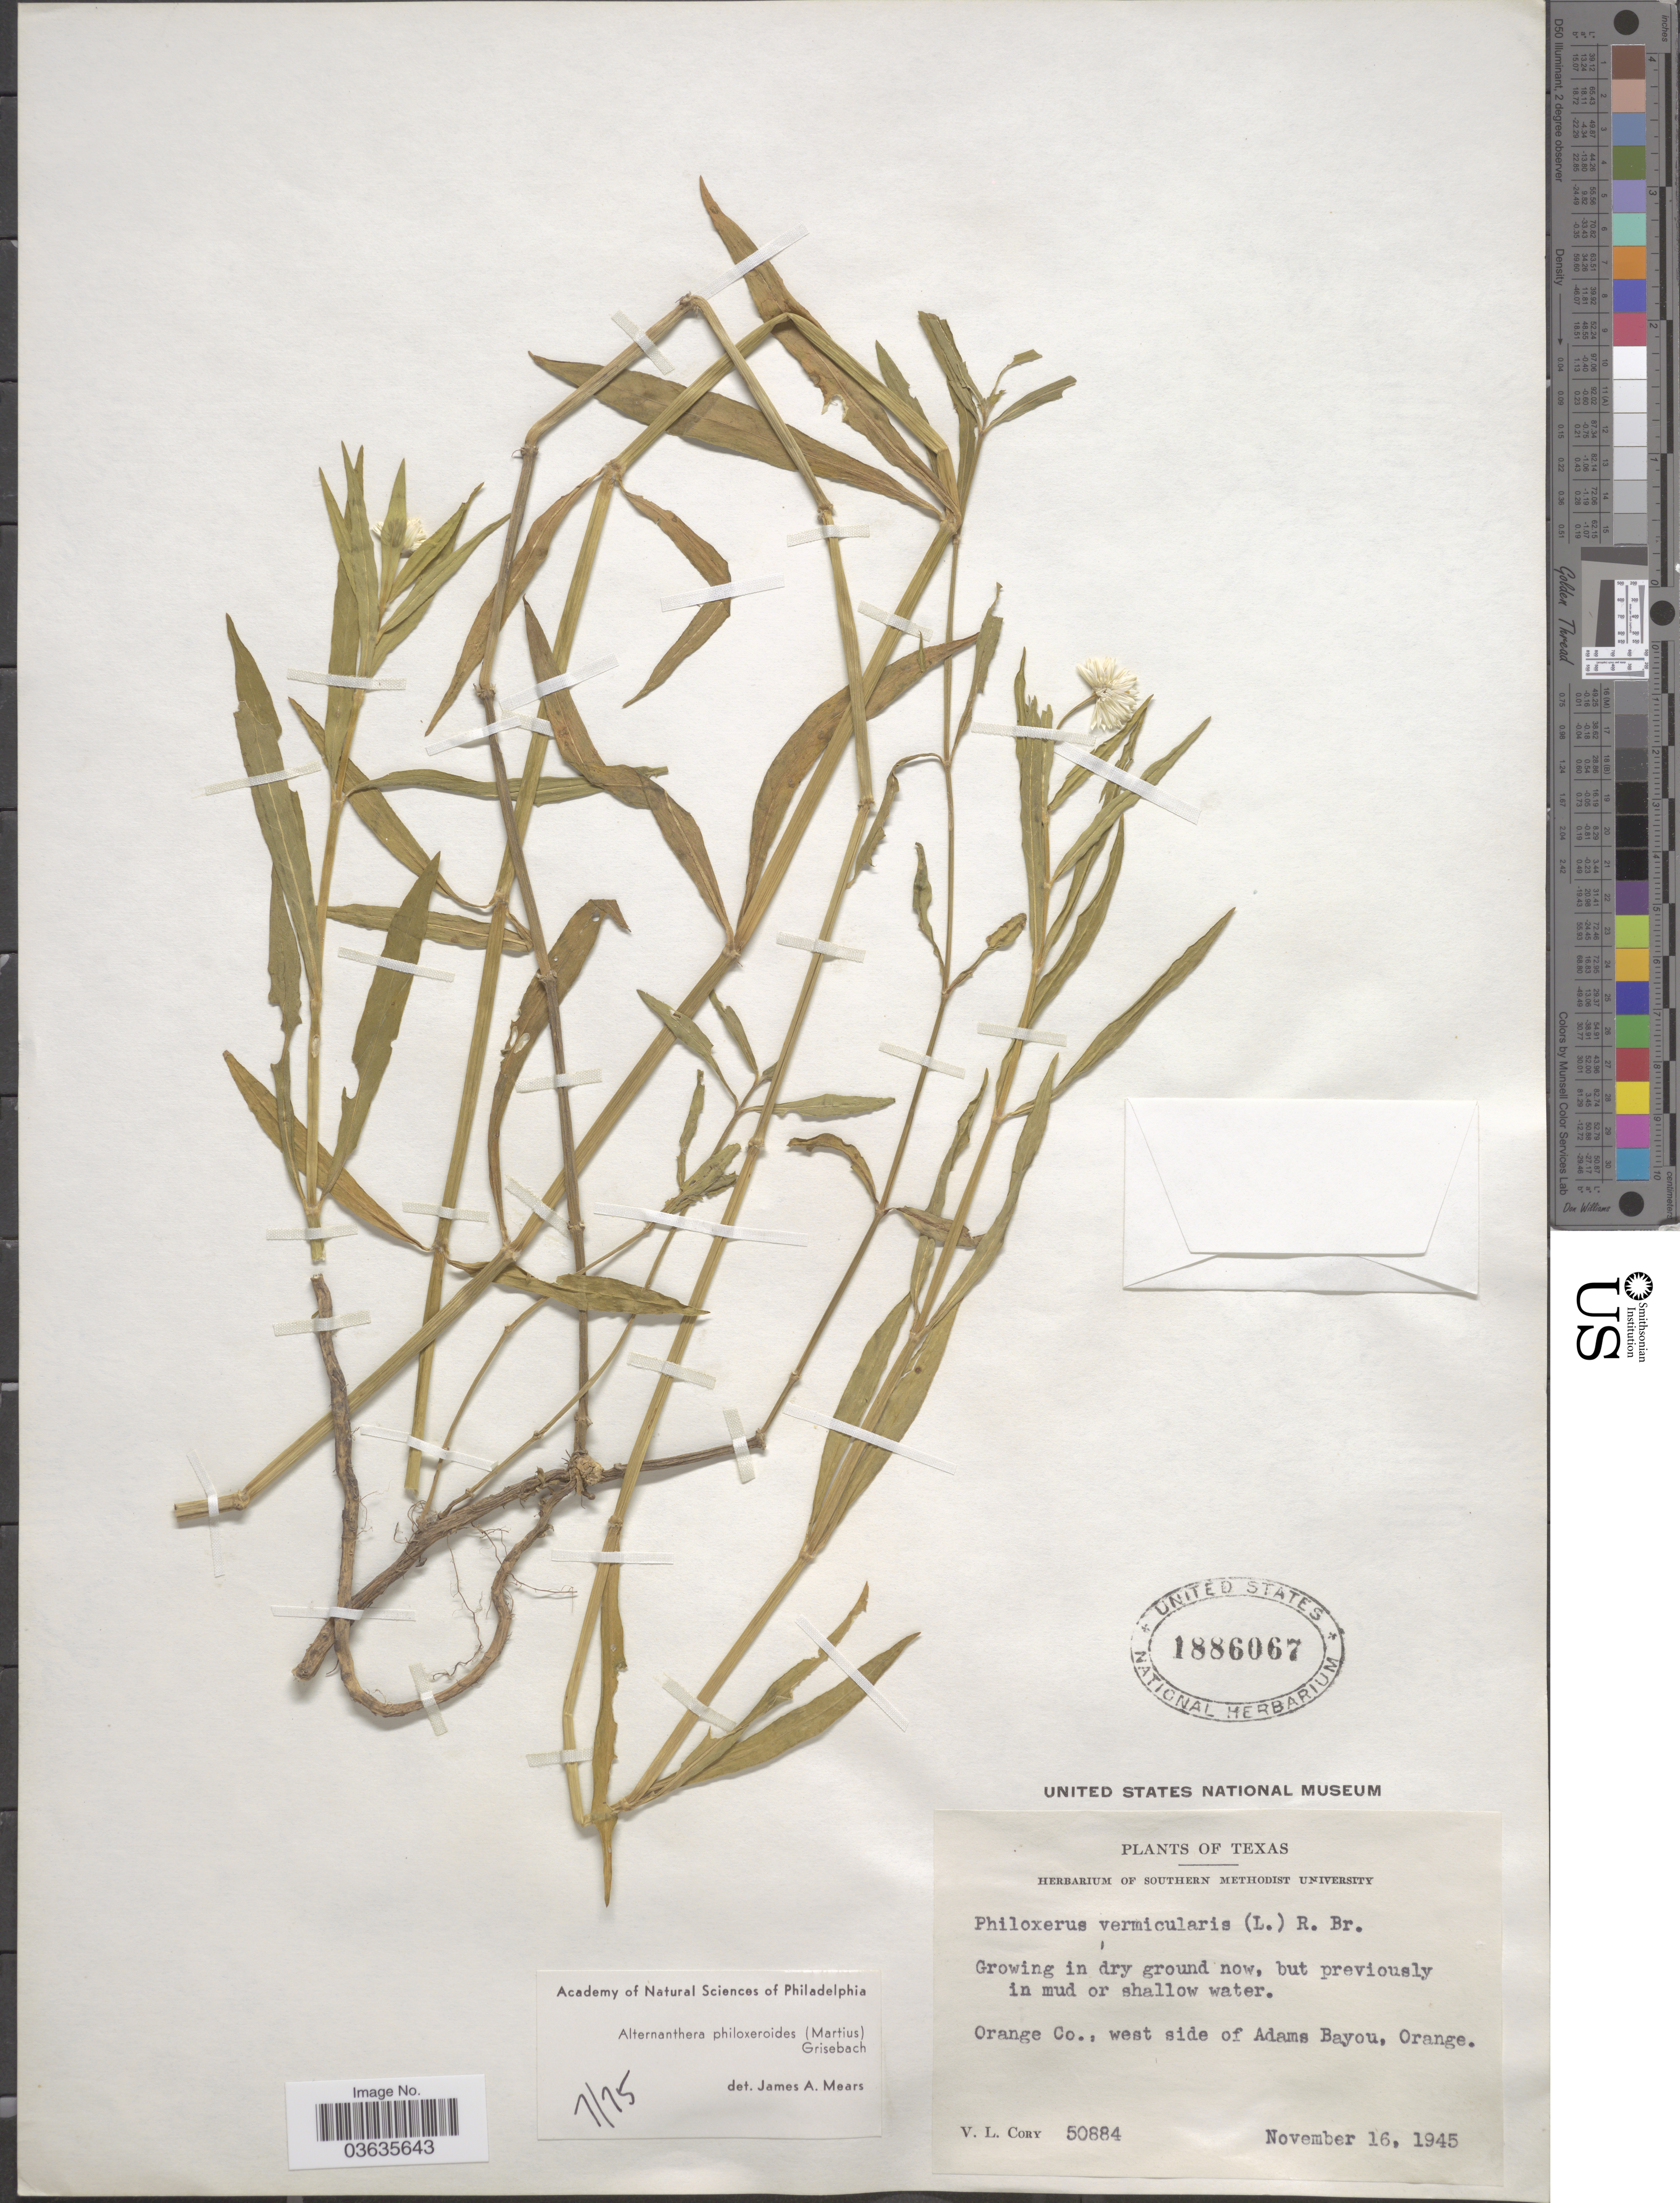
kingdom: Plantae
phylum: Tracheophyta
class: Magnoliopsida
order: Caryophyllales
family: Amaranthaceae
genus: Alternanthera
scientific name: Alternanthera philoxeroides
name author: (Mart.) Griseb.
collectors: V. Cory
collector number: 50884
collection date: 1945-11-16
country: United States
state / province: Texas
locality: Orange Co.: west side of Adams Bayou. Orange.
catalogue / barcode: US 1886067